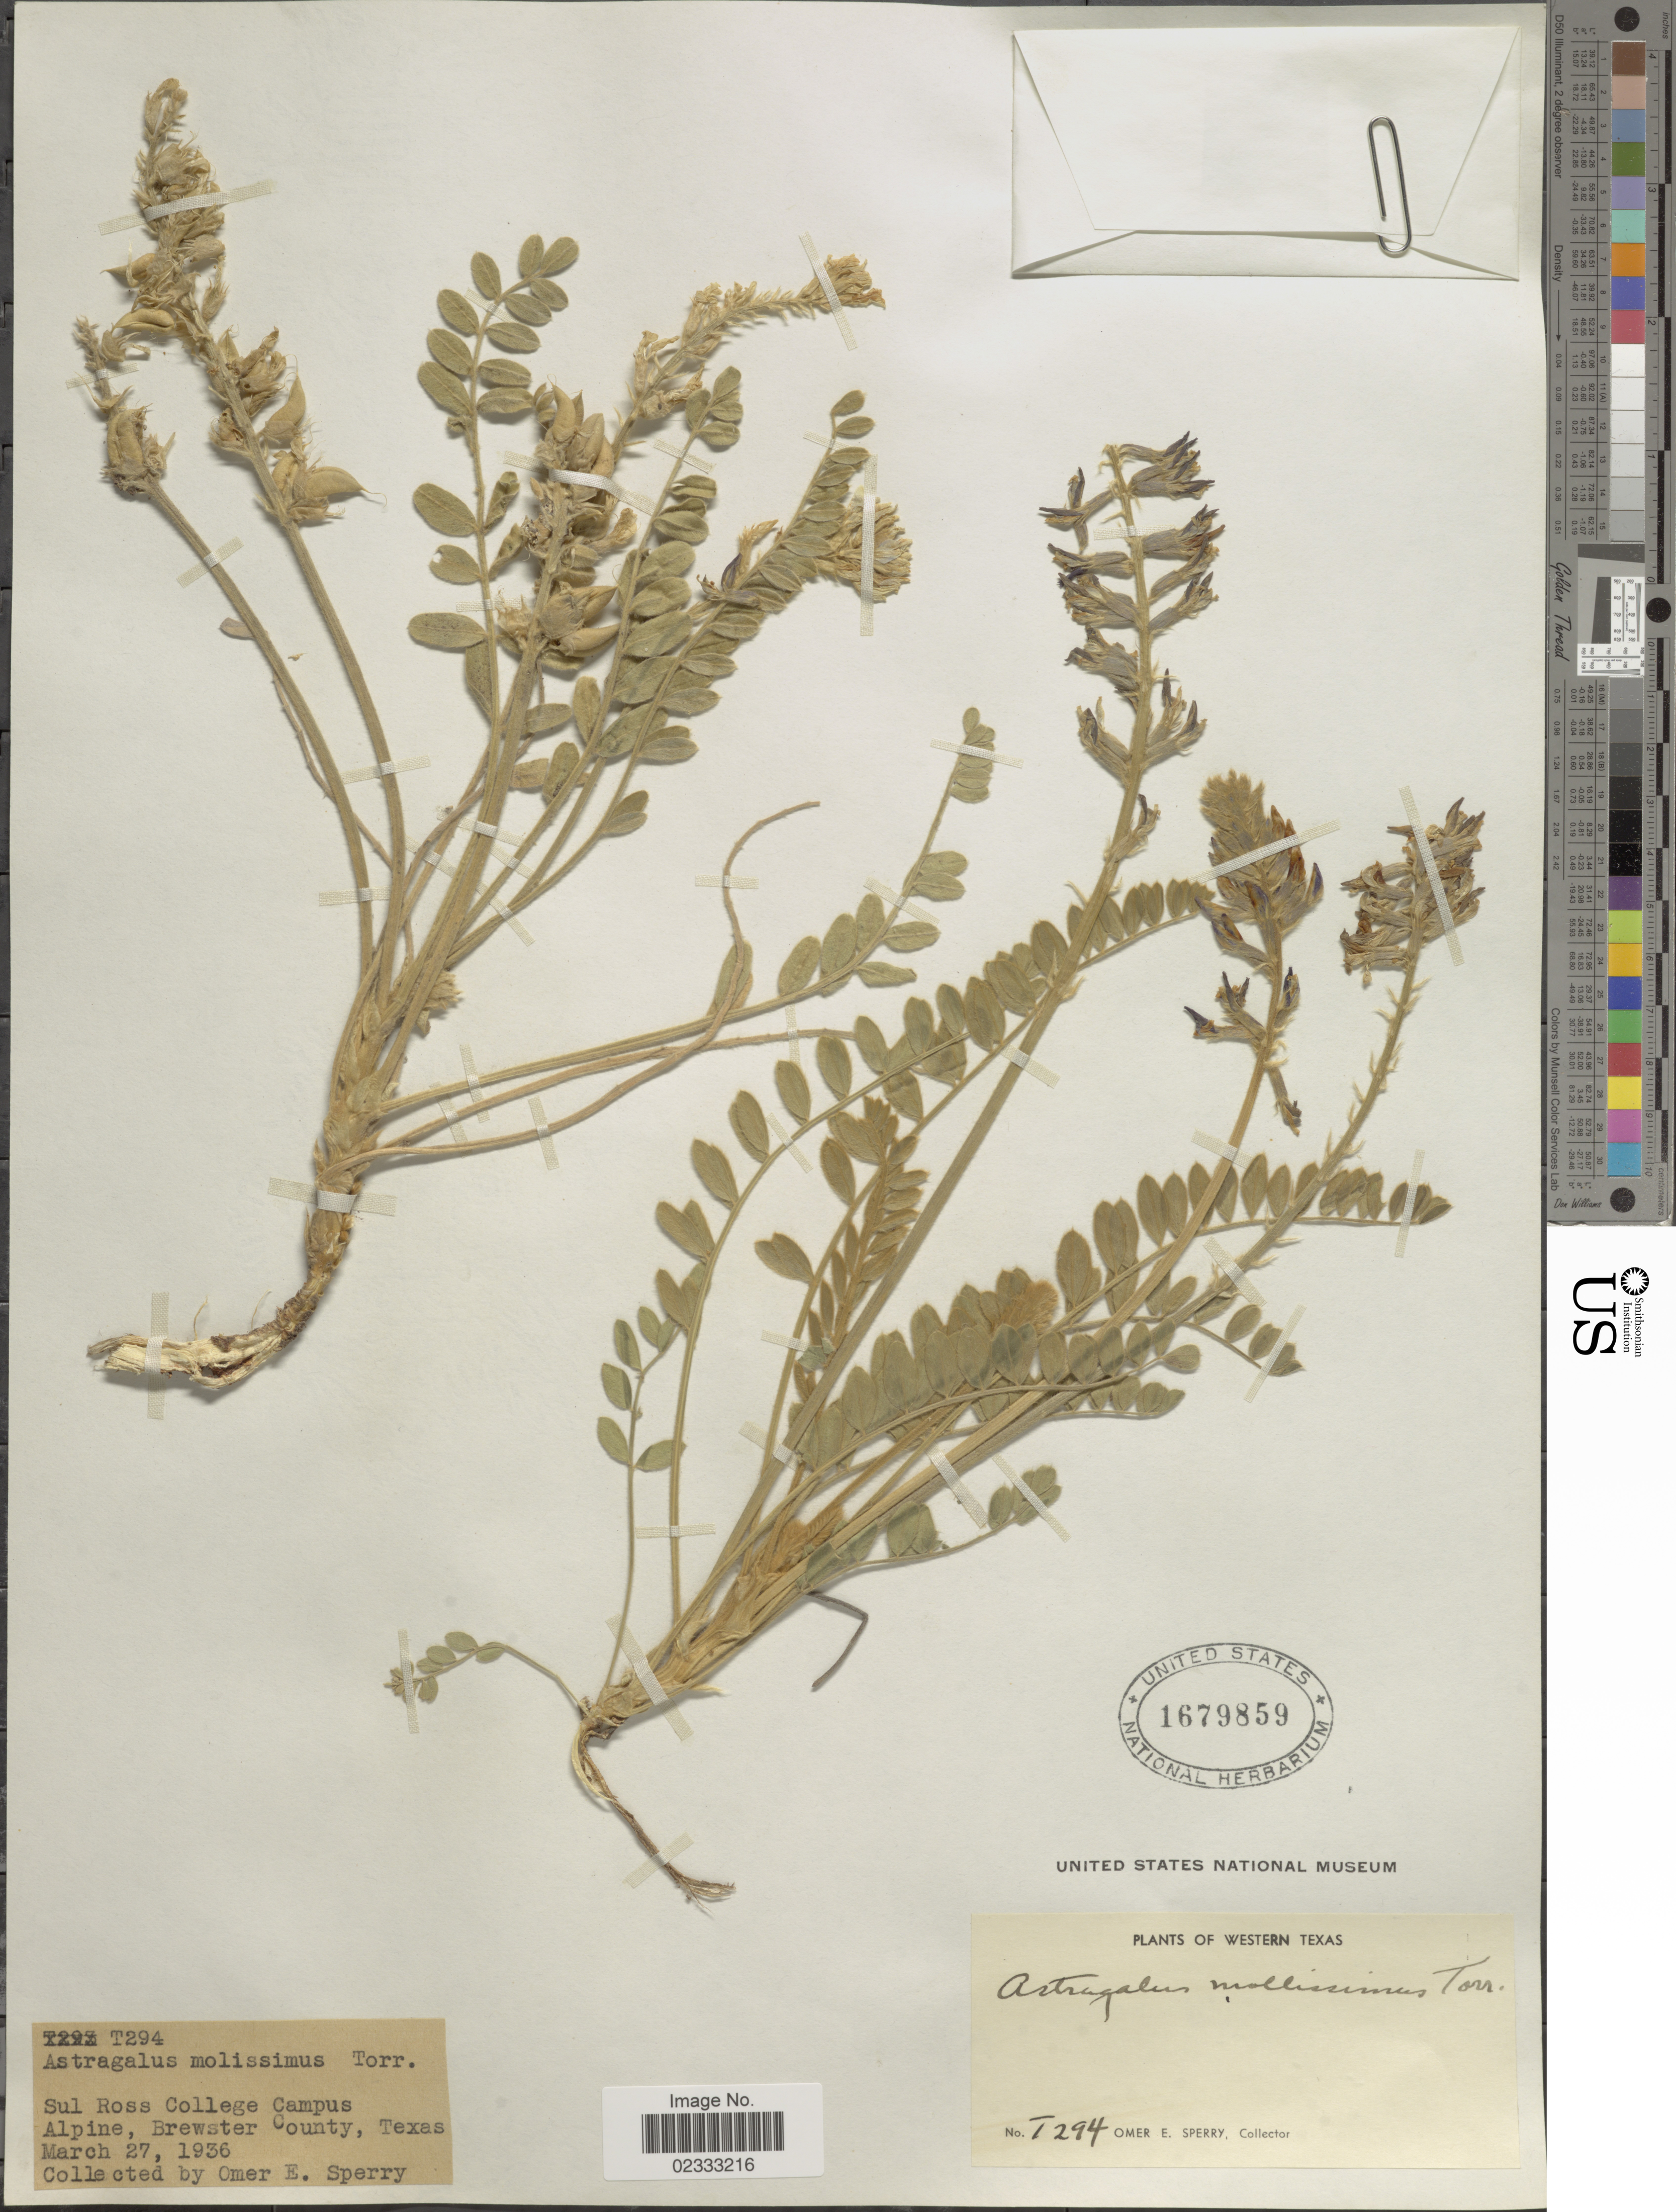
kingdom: Plantae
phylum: Tracheophyta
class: Magnoliopsida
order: Fabales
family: Fabaceae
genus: Astragalus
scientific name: Astragalus mollissimus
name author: Torr.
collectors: O. E. Sperry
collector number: T294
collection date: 1936-03-27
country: United States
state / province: Texas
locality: Western Texas, Sul Ross College Campus. Alpine, Brewster County, Texas.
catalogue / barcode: US 1679859